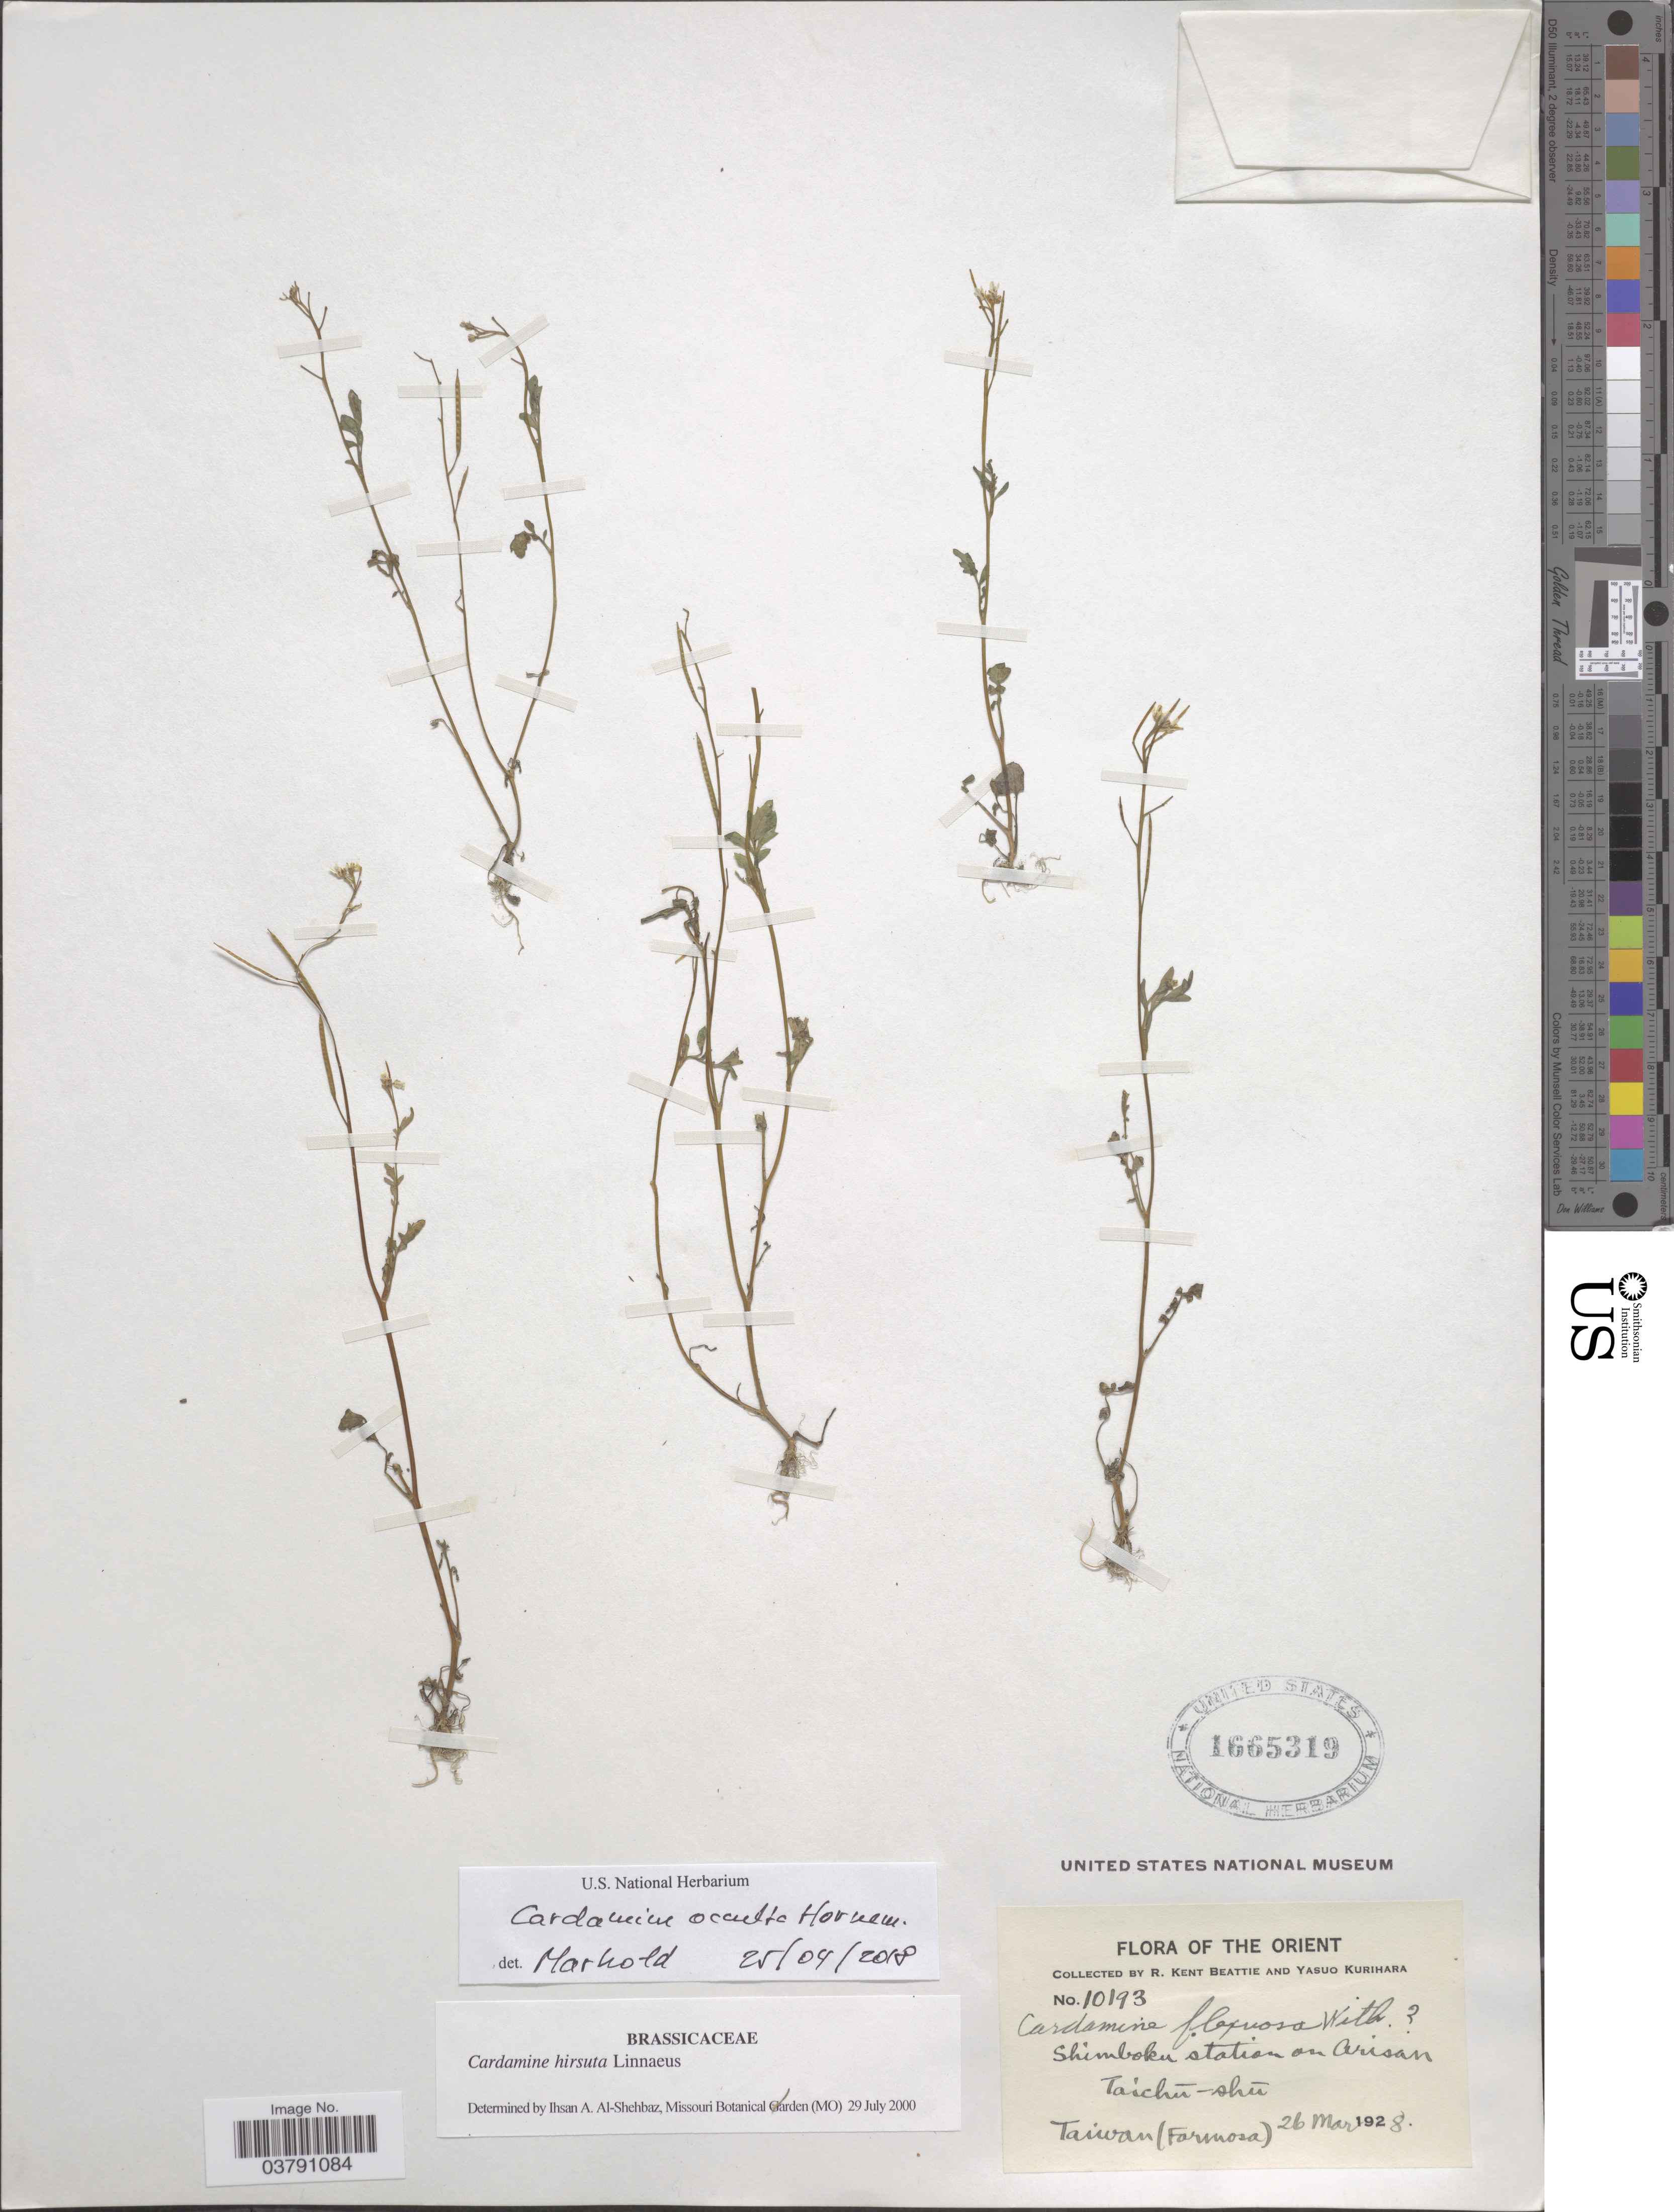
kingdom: Plantae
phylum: Tracheophyta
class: Magnoliopsida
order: Brassicales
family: Brassicaceae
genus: Cardamine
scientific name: Cardamine occulta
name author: Hornem.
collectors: R. K. Beattie & Y. Kurihara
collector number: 10193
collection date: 1928-03-26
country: Taiwan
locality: The Orient. Shimboku station on Arisan Taichu-shu. Taiwan (Formosa).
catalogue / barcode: US 1665319